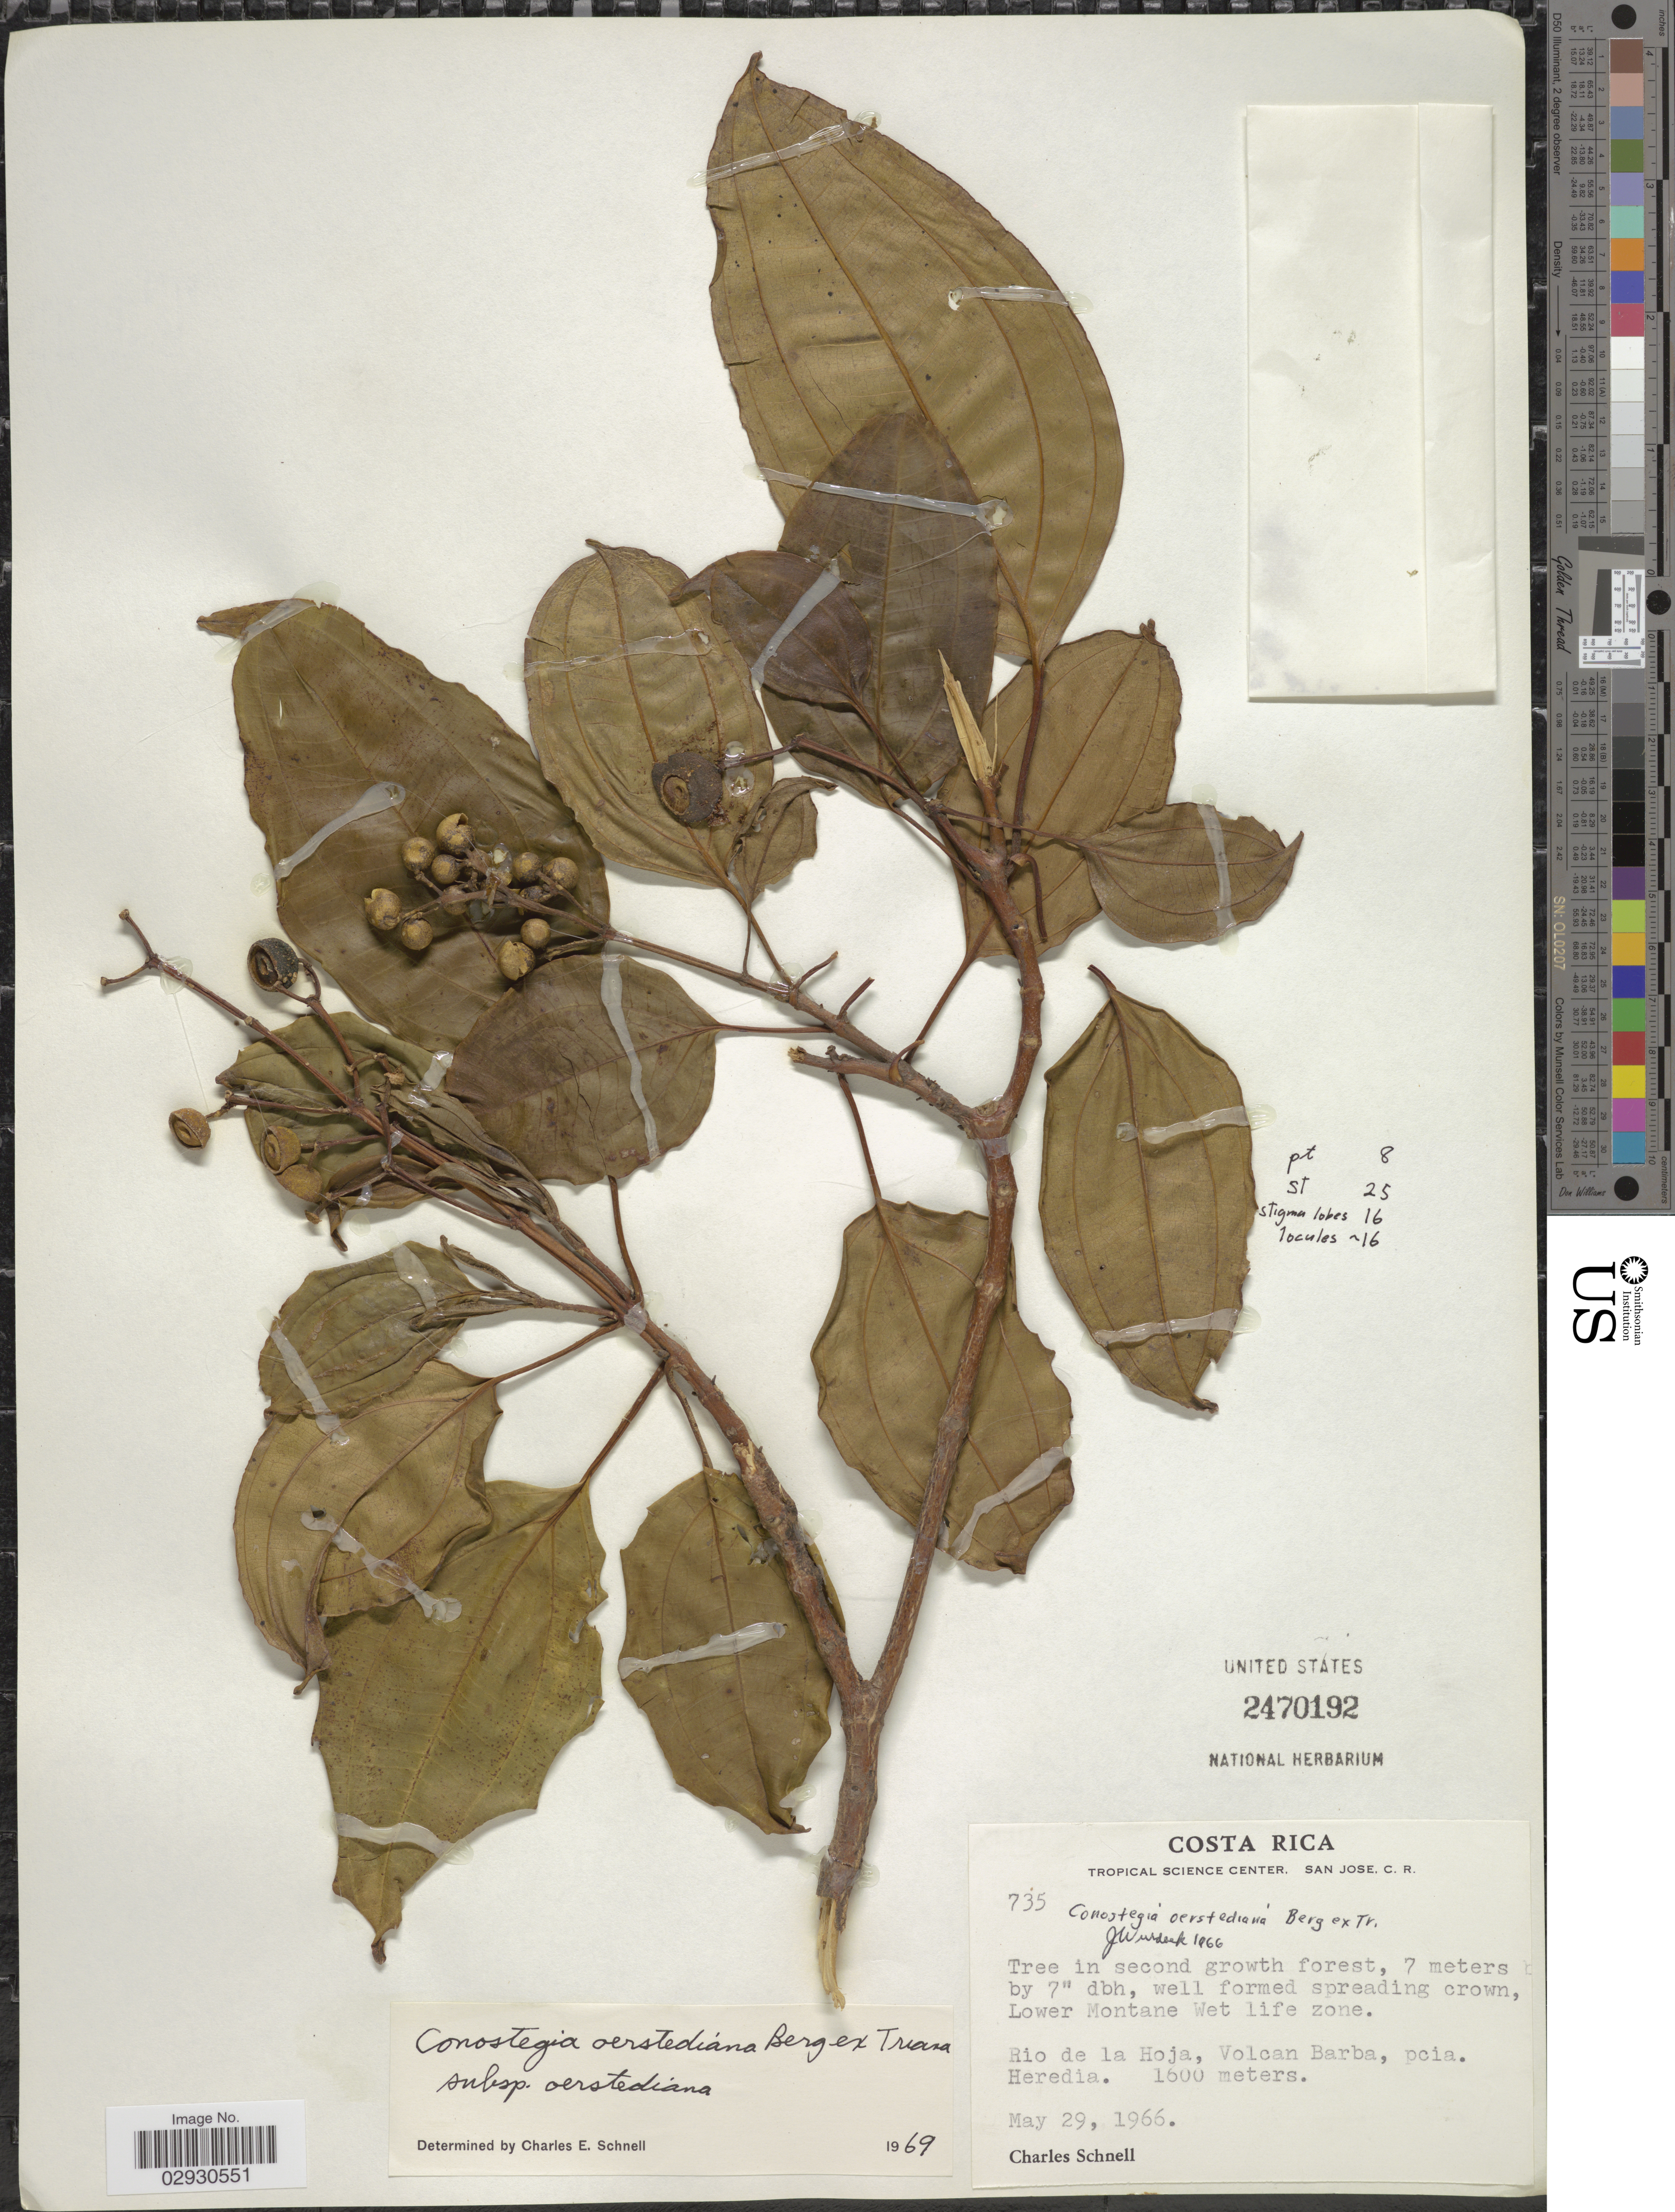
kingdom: Plantae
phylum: Tracheophyta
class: Magnoliopsida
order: Myrtales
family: Melastomataceae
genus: Conostegia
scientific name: Conostegia oerstediana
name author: O. Berg ex Triana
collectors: C. Schnell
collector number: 735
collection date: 1966-05-29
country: Costa Rica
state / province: Heredia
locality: Lower Montane Wet life Zone, Rio de la Hoja, Volcan Barba, pcia. Heredia.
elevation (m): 1600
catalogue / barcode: US 2470192